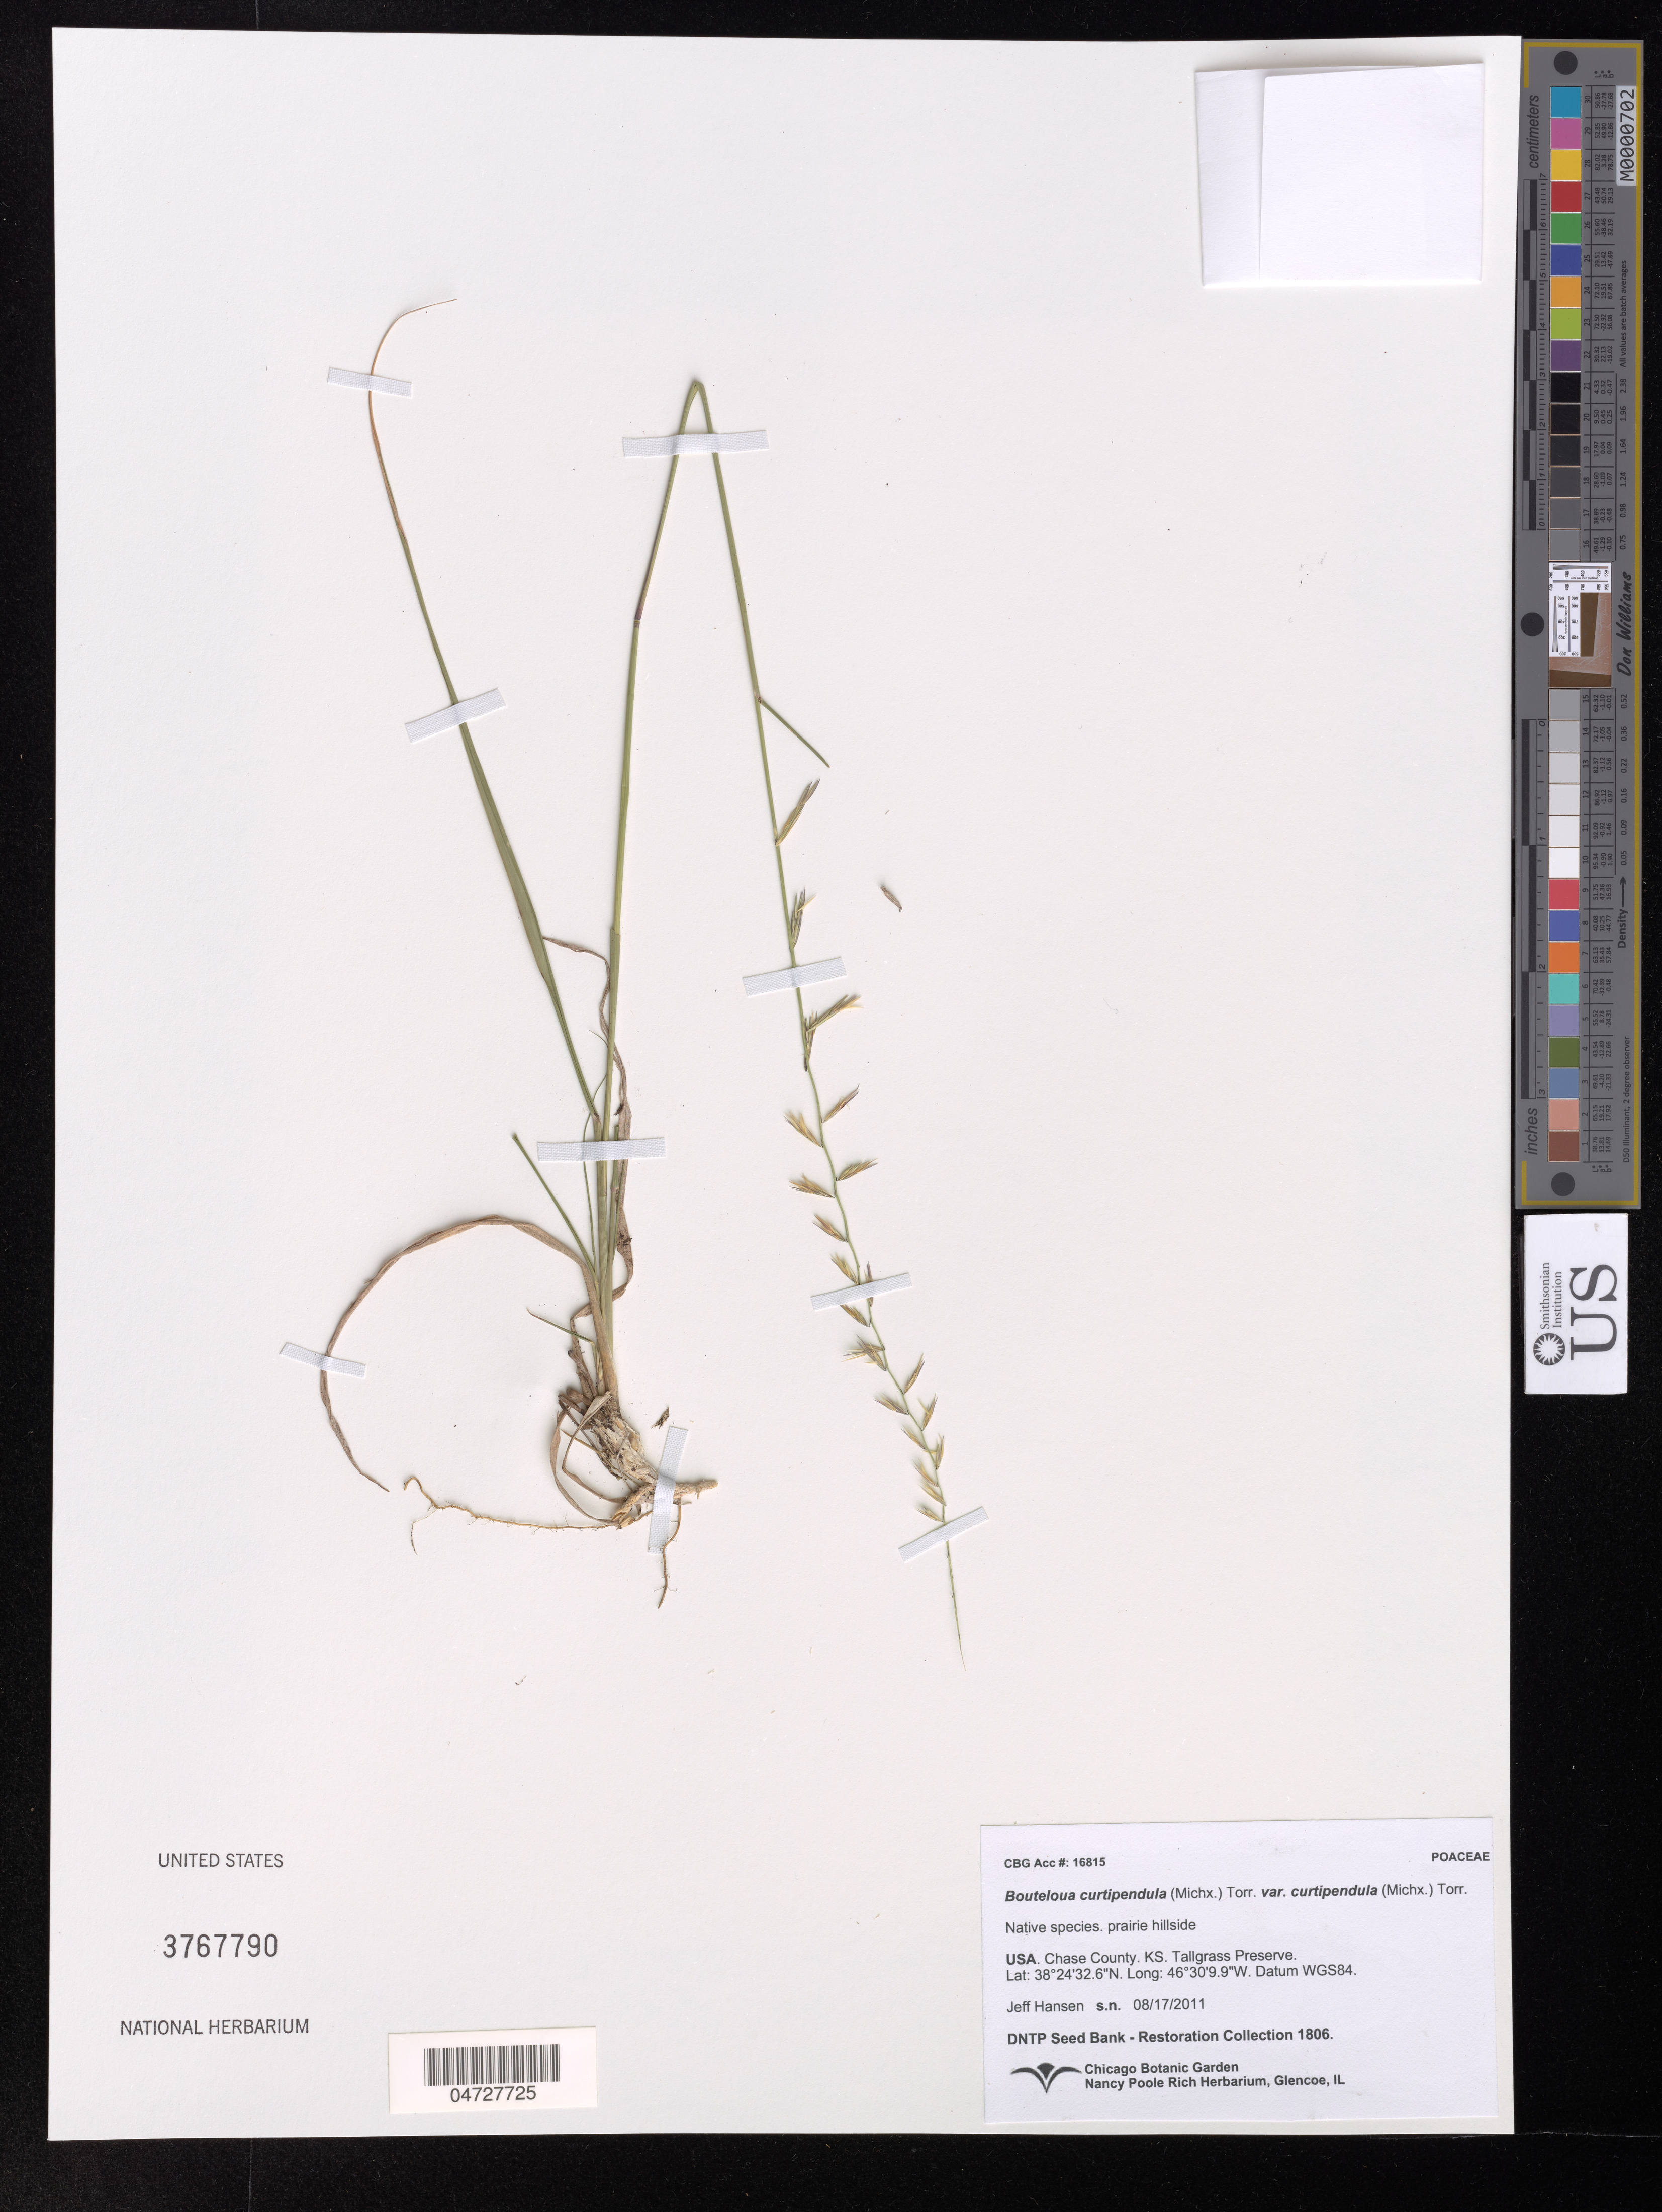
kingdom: Plantae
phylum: Tracheophyta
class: Liliopsida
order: Poales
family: Poaceae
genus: Bouteloua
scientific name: Bouteloua curtipendula var. curtipendula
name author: (Michx.) Torr.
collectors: J. Hansen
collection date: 2011-08-17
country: United States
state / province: Kansas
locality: Chase County, Tallgrass preserve.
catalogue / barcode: US 3767790